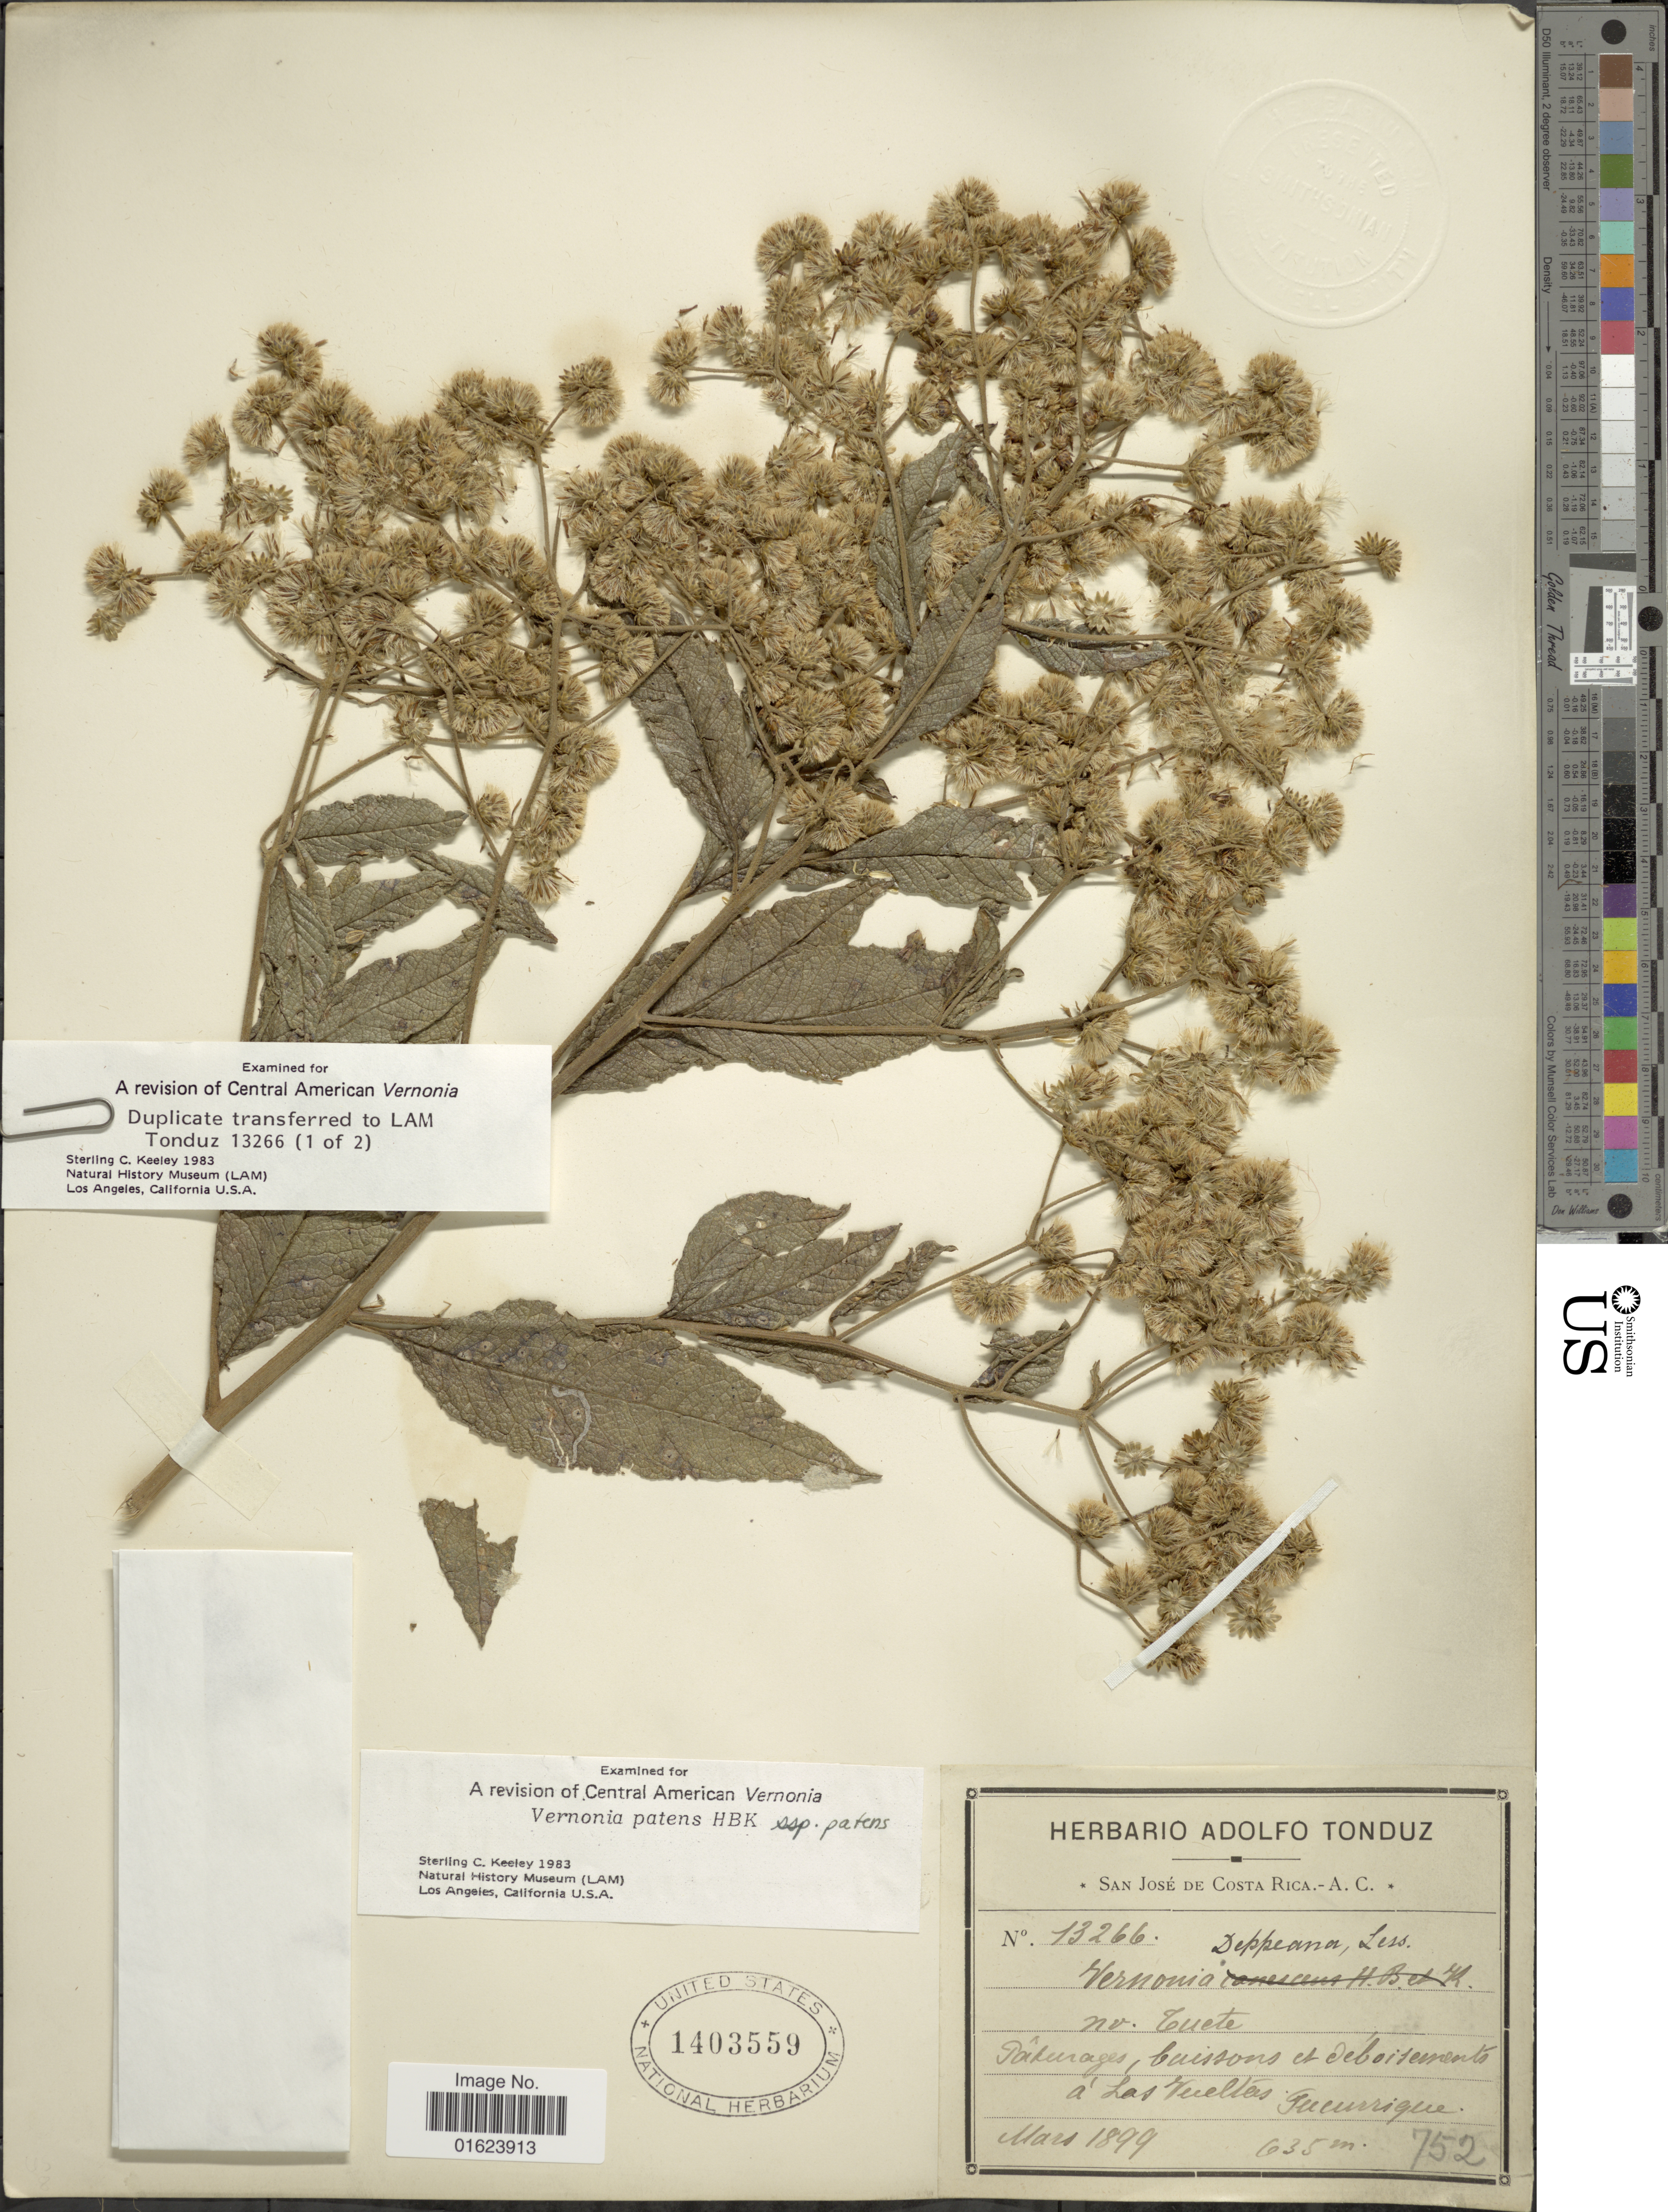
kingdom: Plantae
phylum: Tracheophyta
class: Magnoliopsida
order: Asterales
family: Asteraceae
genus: Vernonanthura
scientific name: Vernonanthura patens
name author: (Kunth) H. Rob.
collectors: ex Herb. Adolfo Tonduz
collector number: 13266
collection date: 1899-03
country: Costa Rica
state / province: San José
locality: Paturages , buissons et deboisemento a Las Vueltes, Tucurrique.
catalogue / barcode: US 1403559